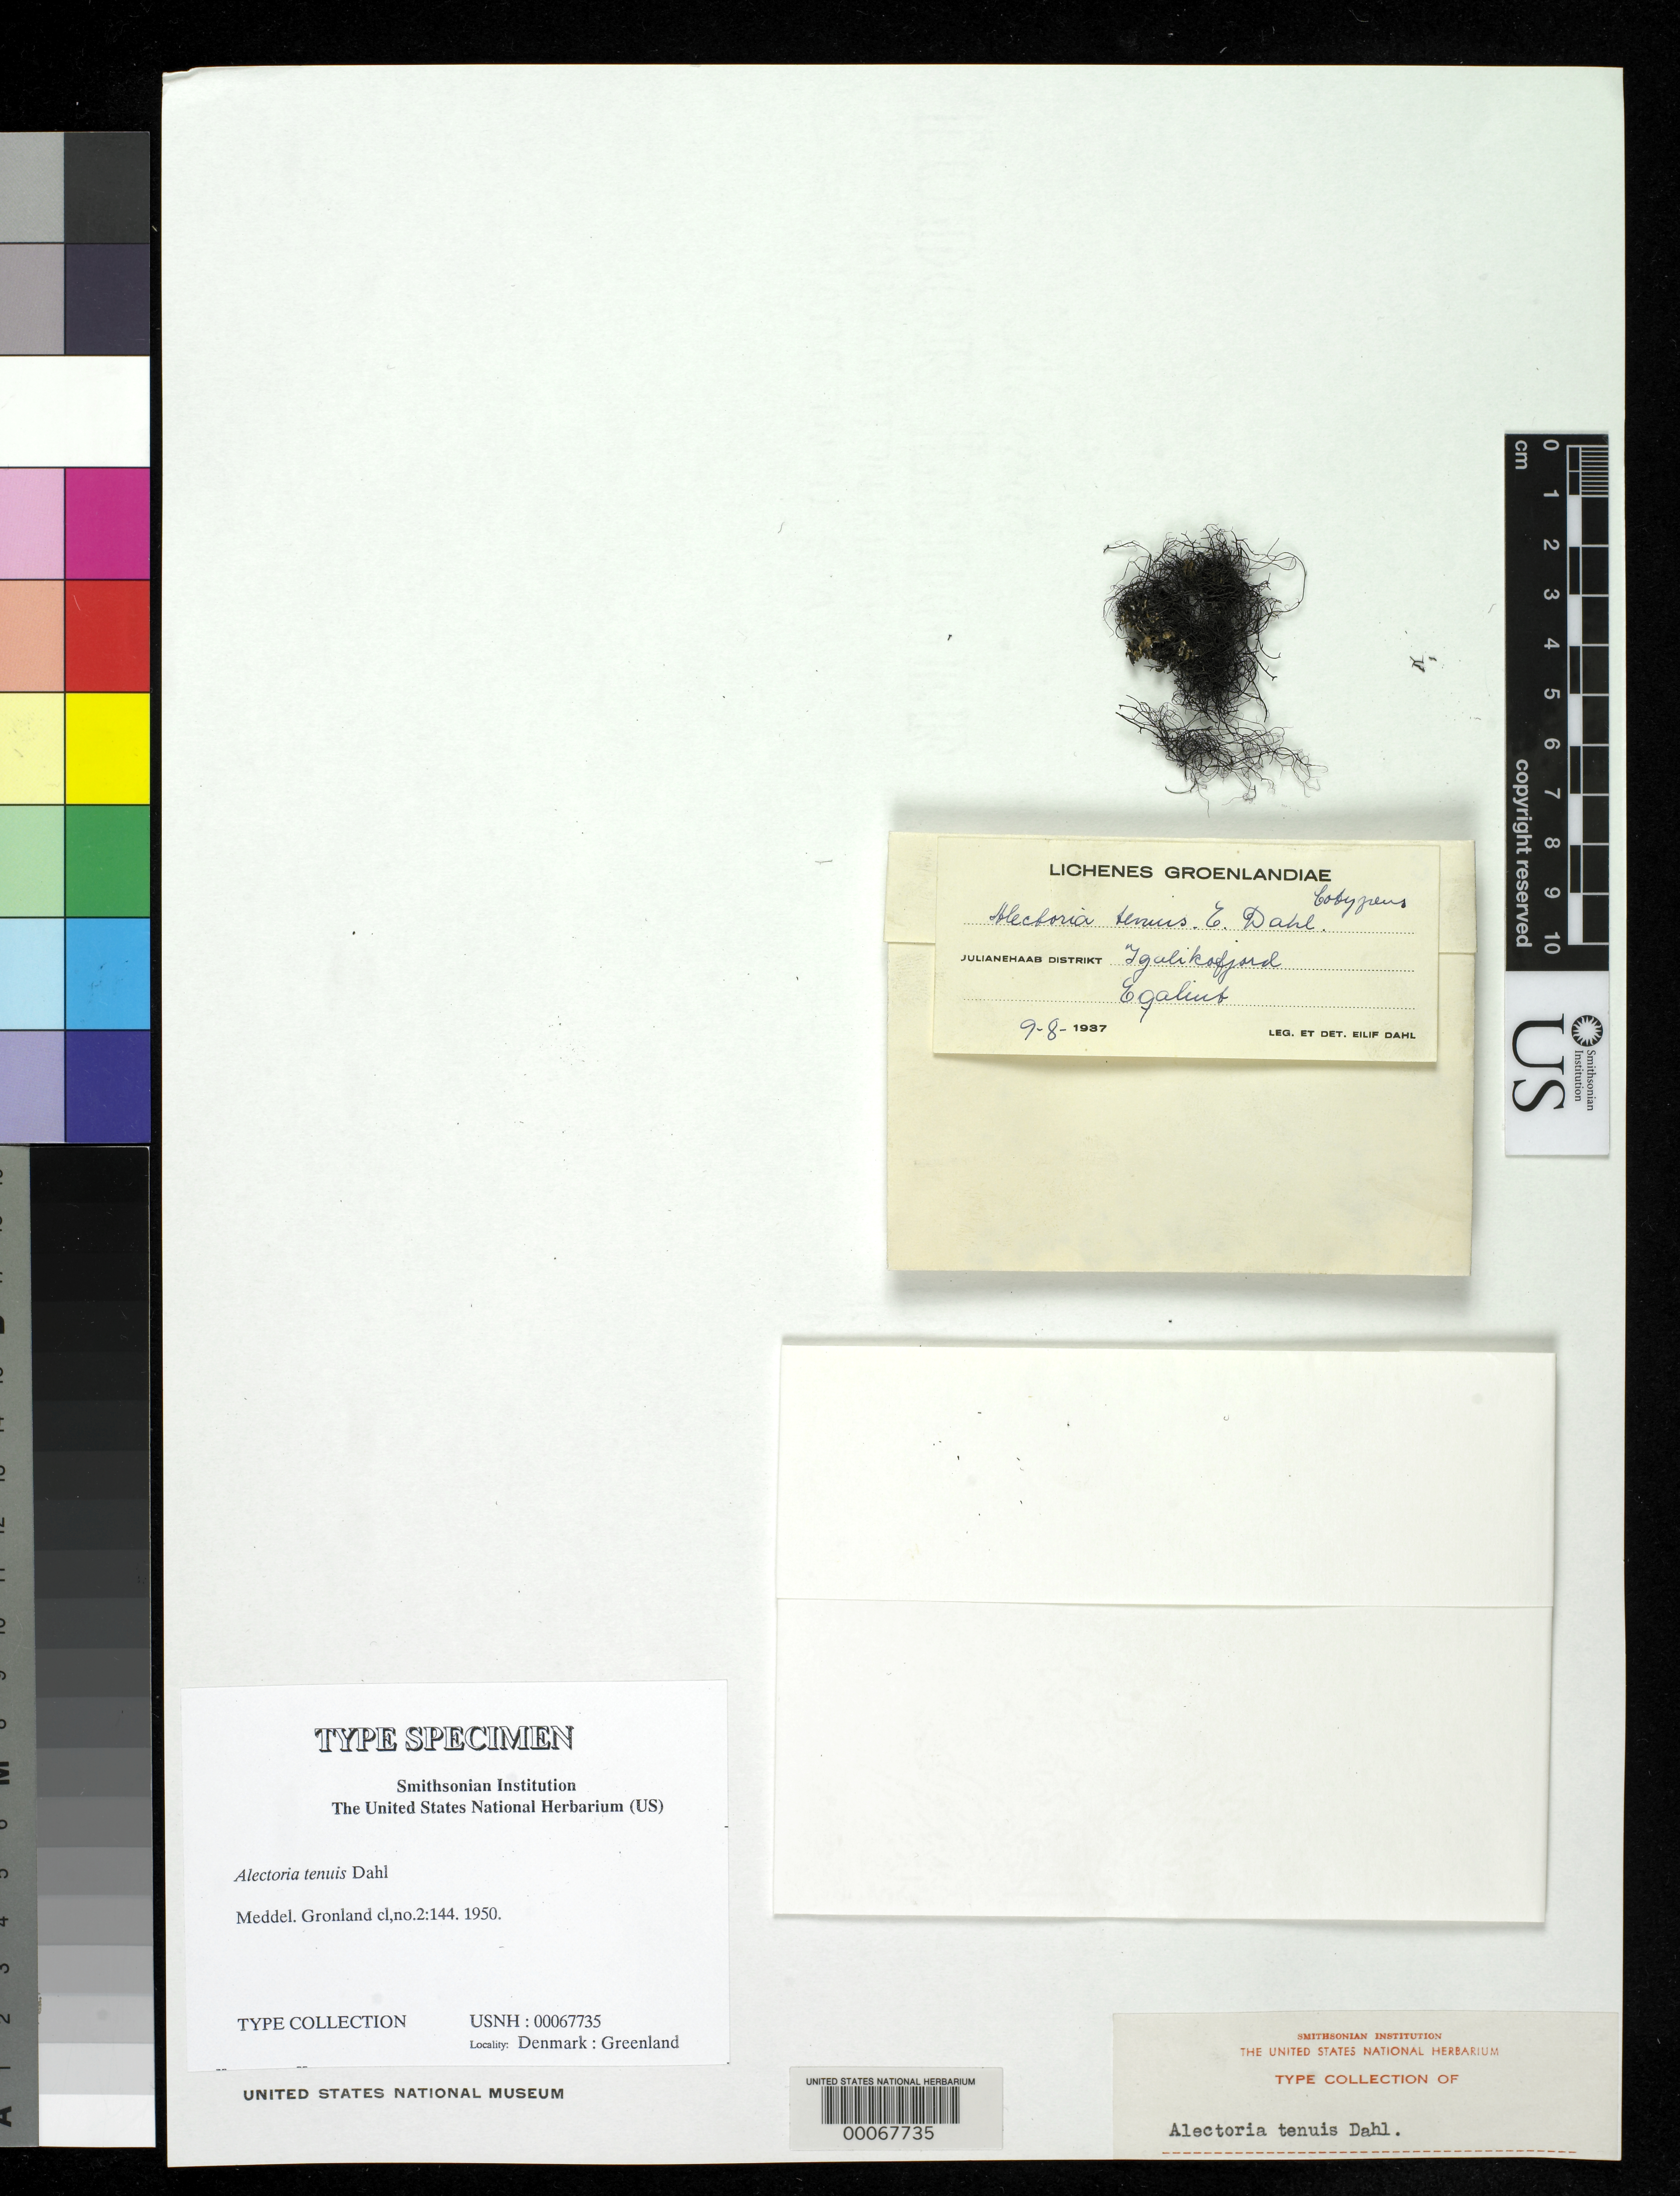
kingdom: Fungi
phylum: Ascomycota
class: Lecanoromycetes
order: Lecanorales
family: Parmeliaceae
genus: Alectoria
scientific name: Alectoria tenuis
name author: Dahl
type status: Type Collection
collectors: E. Dahl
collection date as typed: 09 Aug 1937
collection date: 1937-08-09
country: Greenland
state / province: Vestgronland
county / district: Julianehaab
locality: Tgalikofjord.